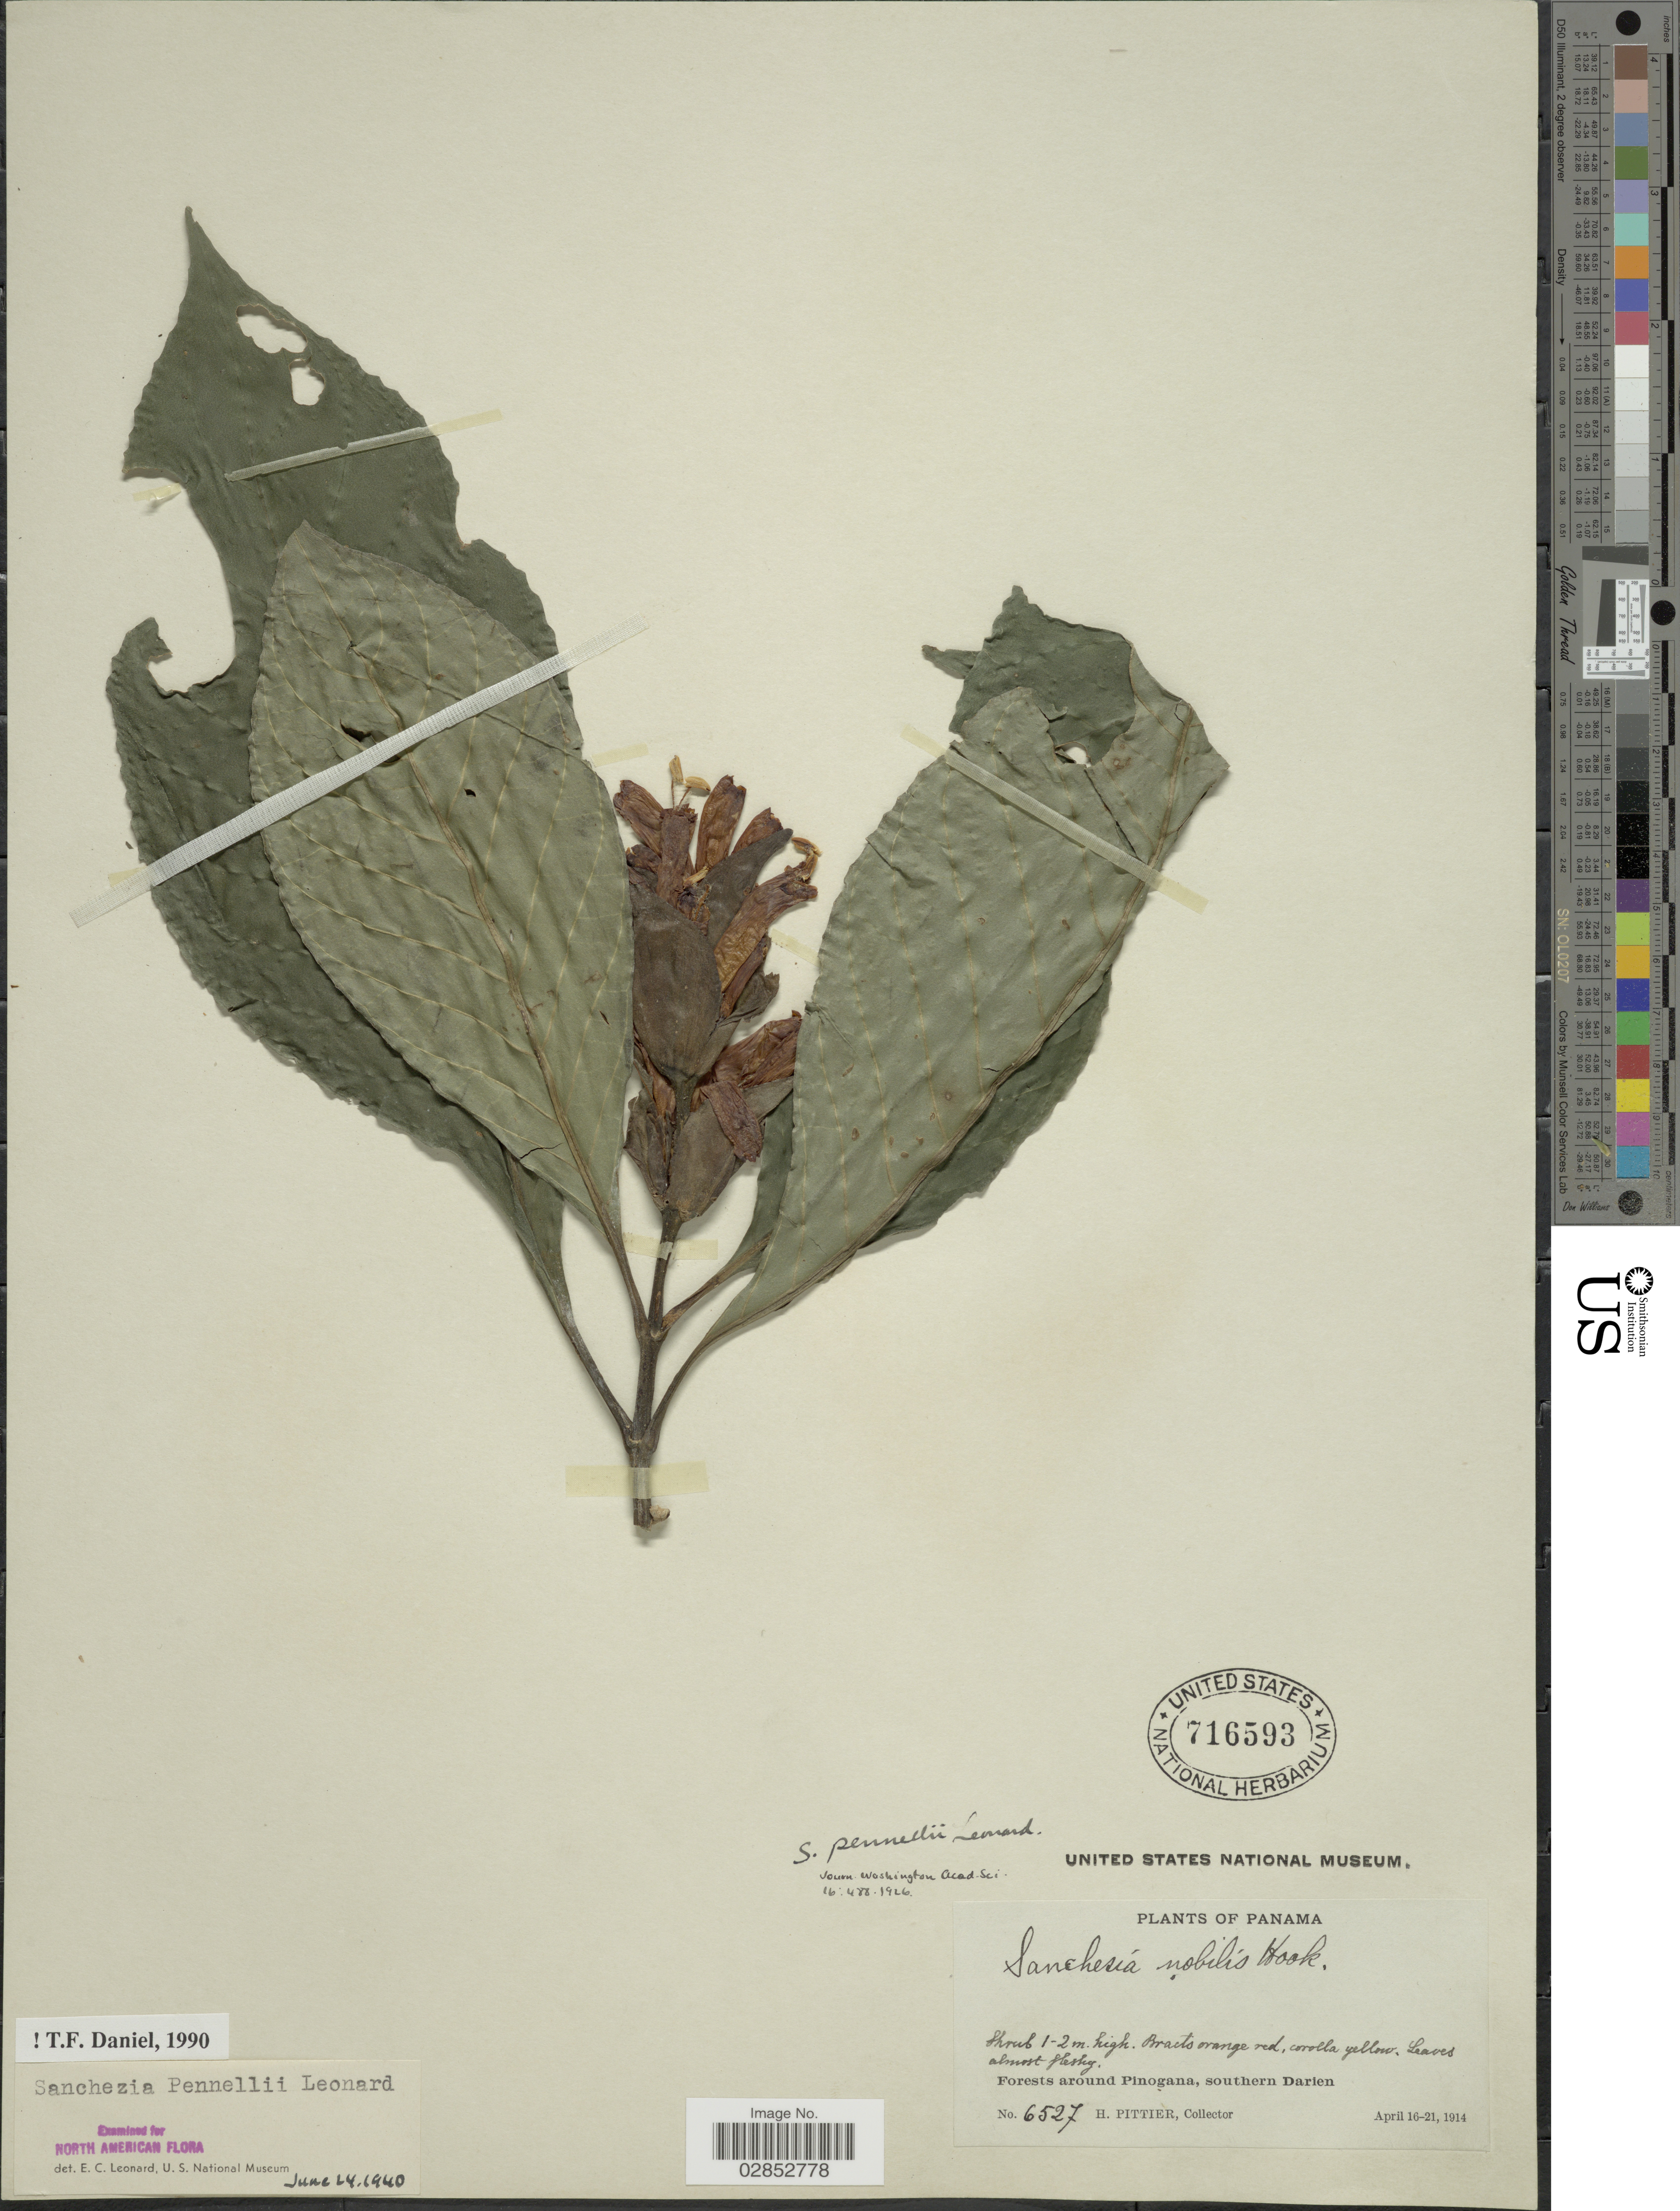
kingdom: Plantae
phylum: Tracheophyta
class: Magnoliopsida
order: Lamiales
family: Acanthaceae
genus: Sanchezia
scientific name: Sanchezia macrocnemis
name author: (Nees) Wassh.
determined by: Azevedo, Igor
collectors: H. F. Pittier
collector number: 6527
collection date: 1914-04-16/1914-04-21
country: Panama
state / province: Darién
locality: Forests around Pinogana, southern Darien.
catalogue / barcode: US 716593